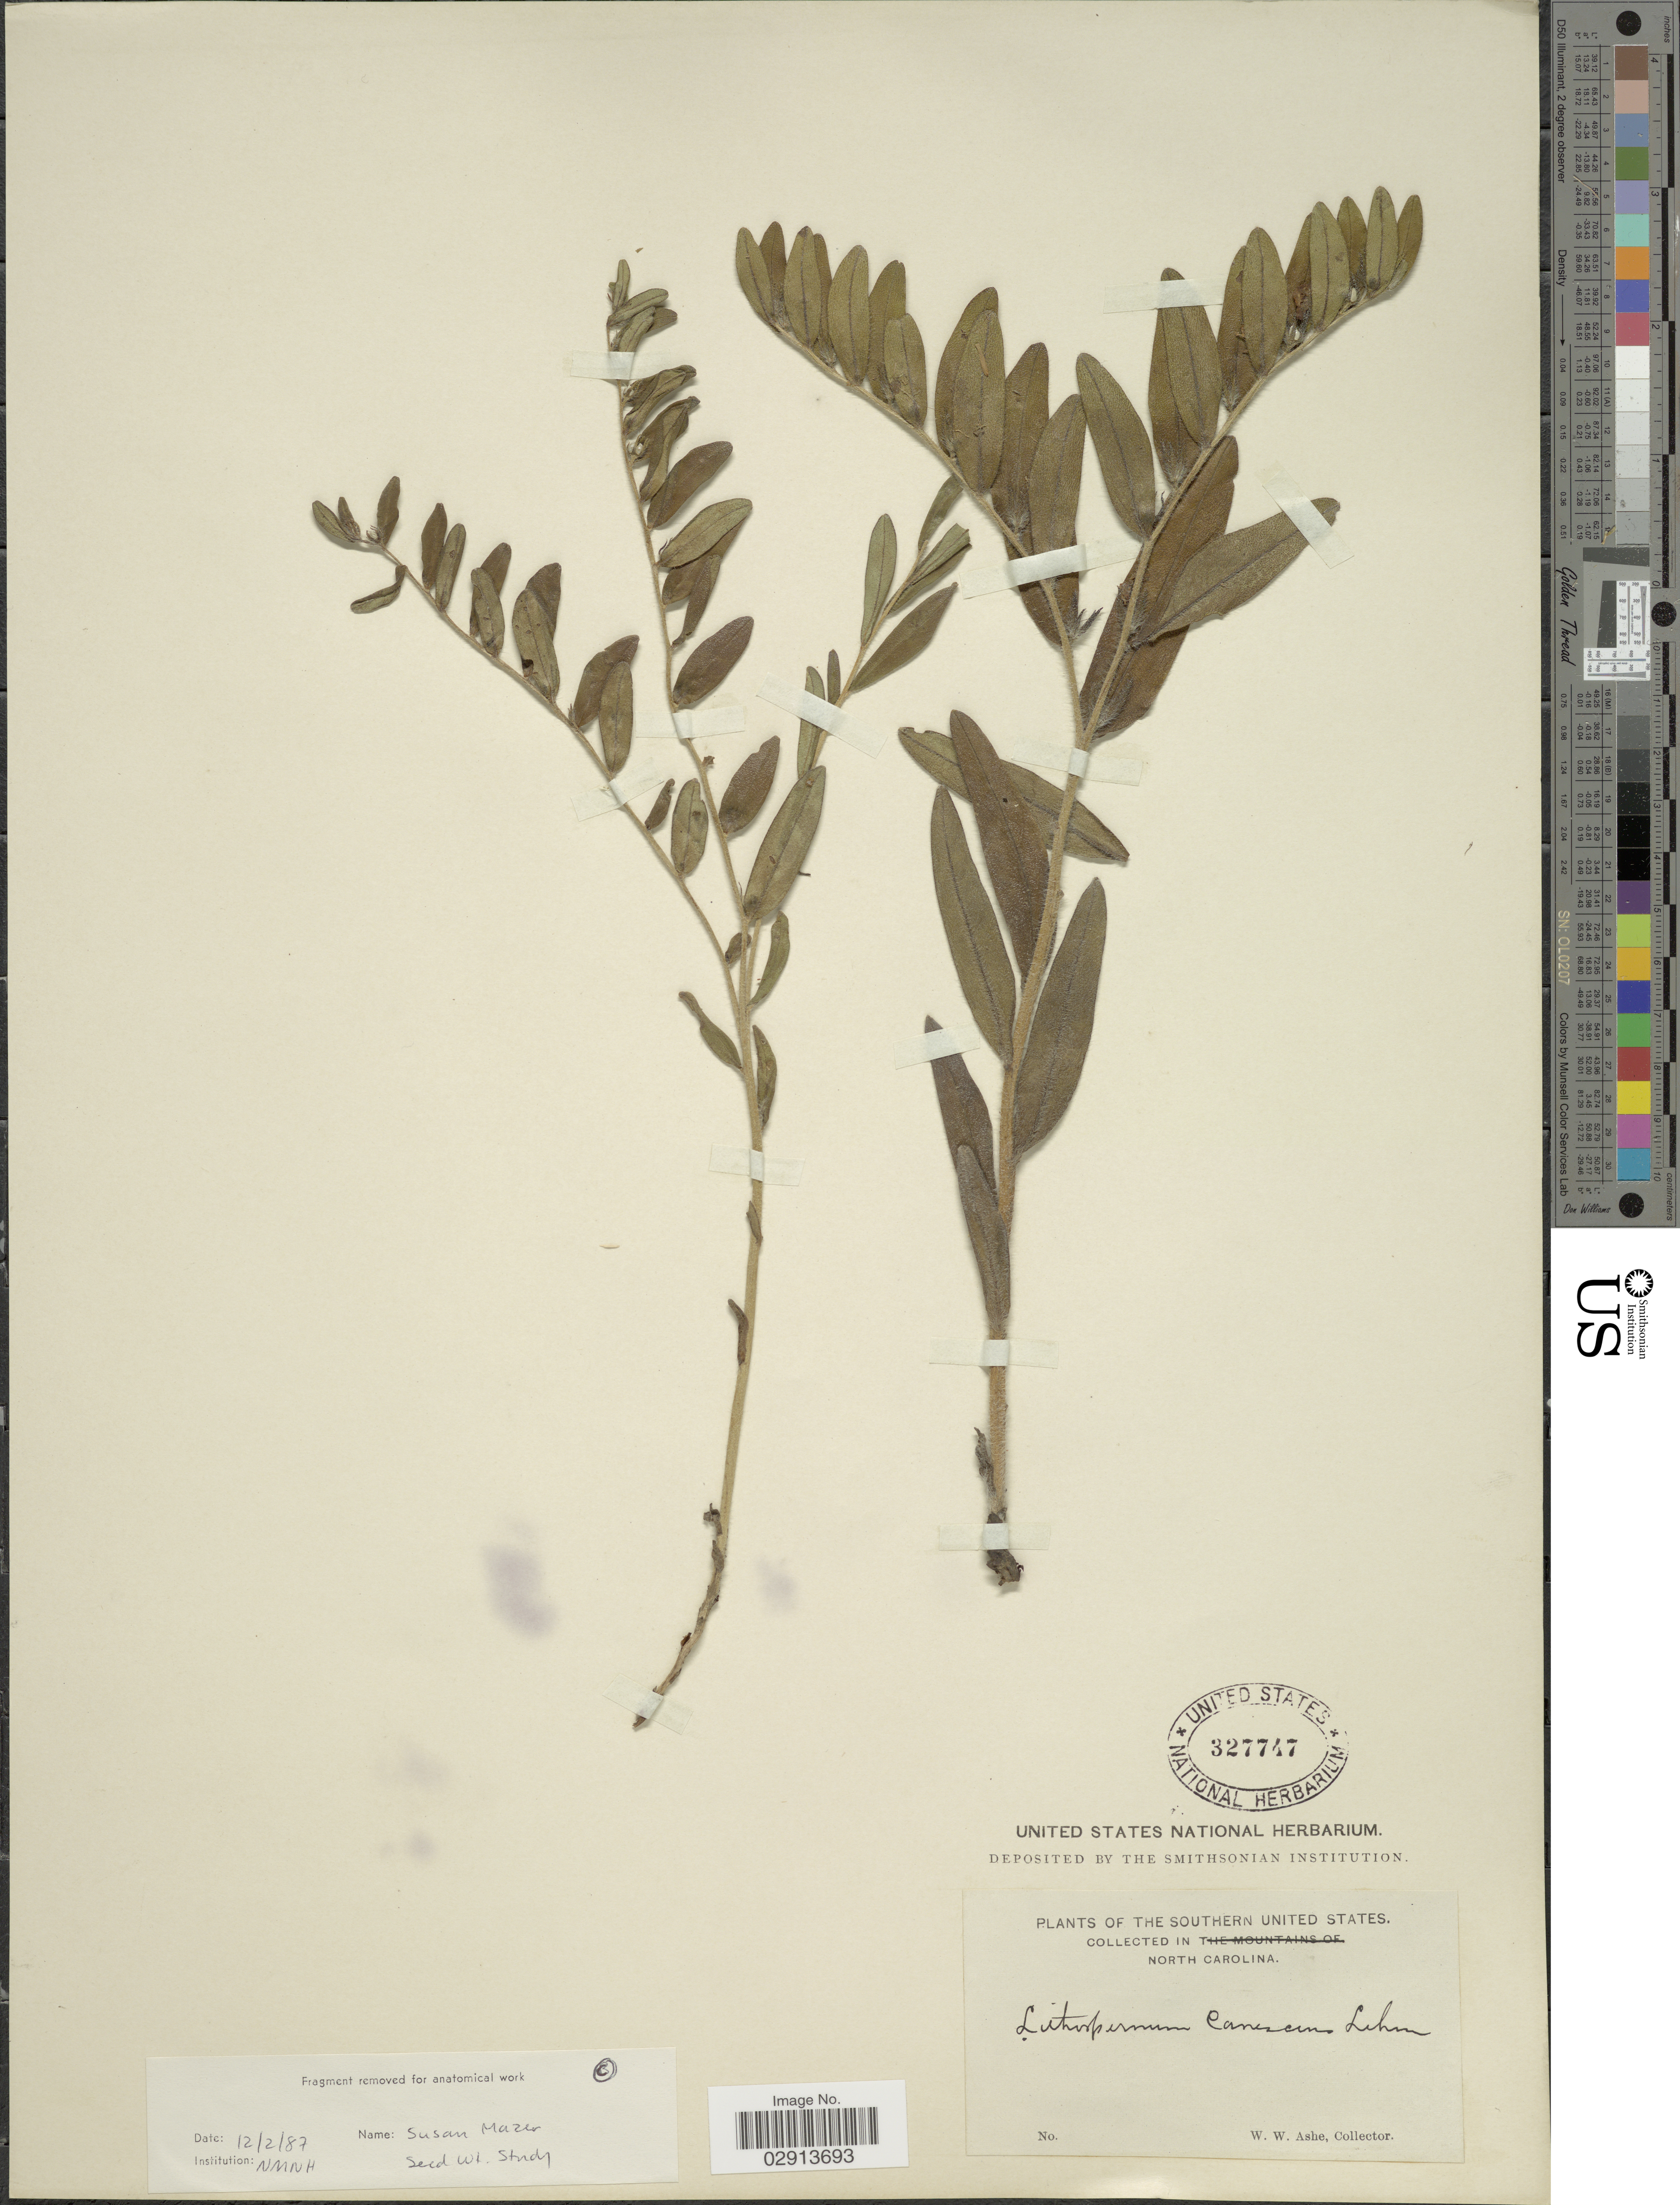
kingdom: Plantae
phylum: Tracheophyta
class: Magnoliopsida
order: Boraginales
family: Boraginaceae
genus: Lithospermum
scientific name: Lithospermum canescens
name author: (Michx.) Lehm.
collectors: W. W. Ashe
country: United States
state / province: North Carolina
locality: The Southern United States. In North Carolina.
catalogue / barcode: US 327747